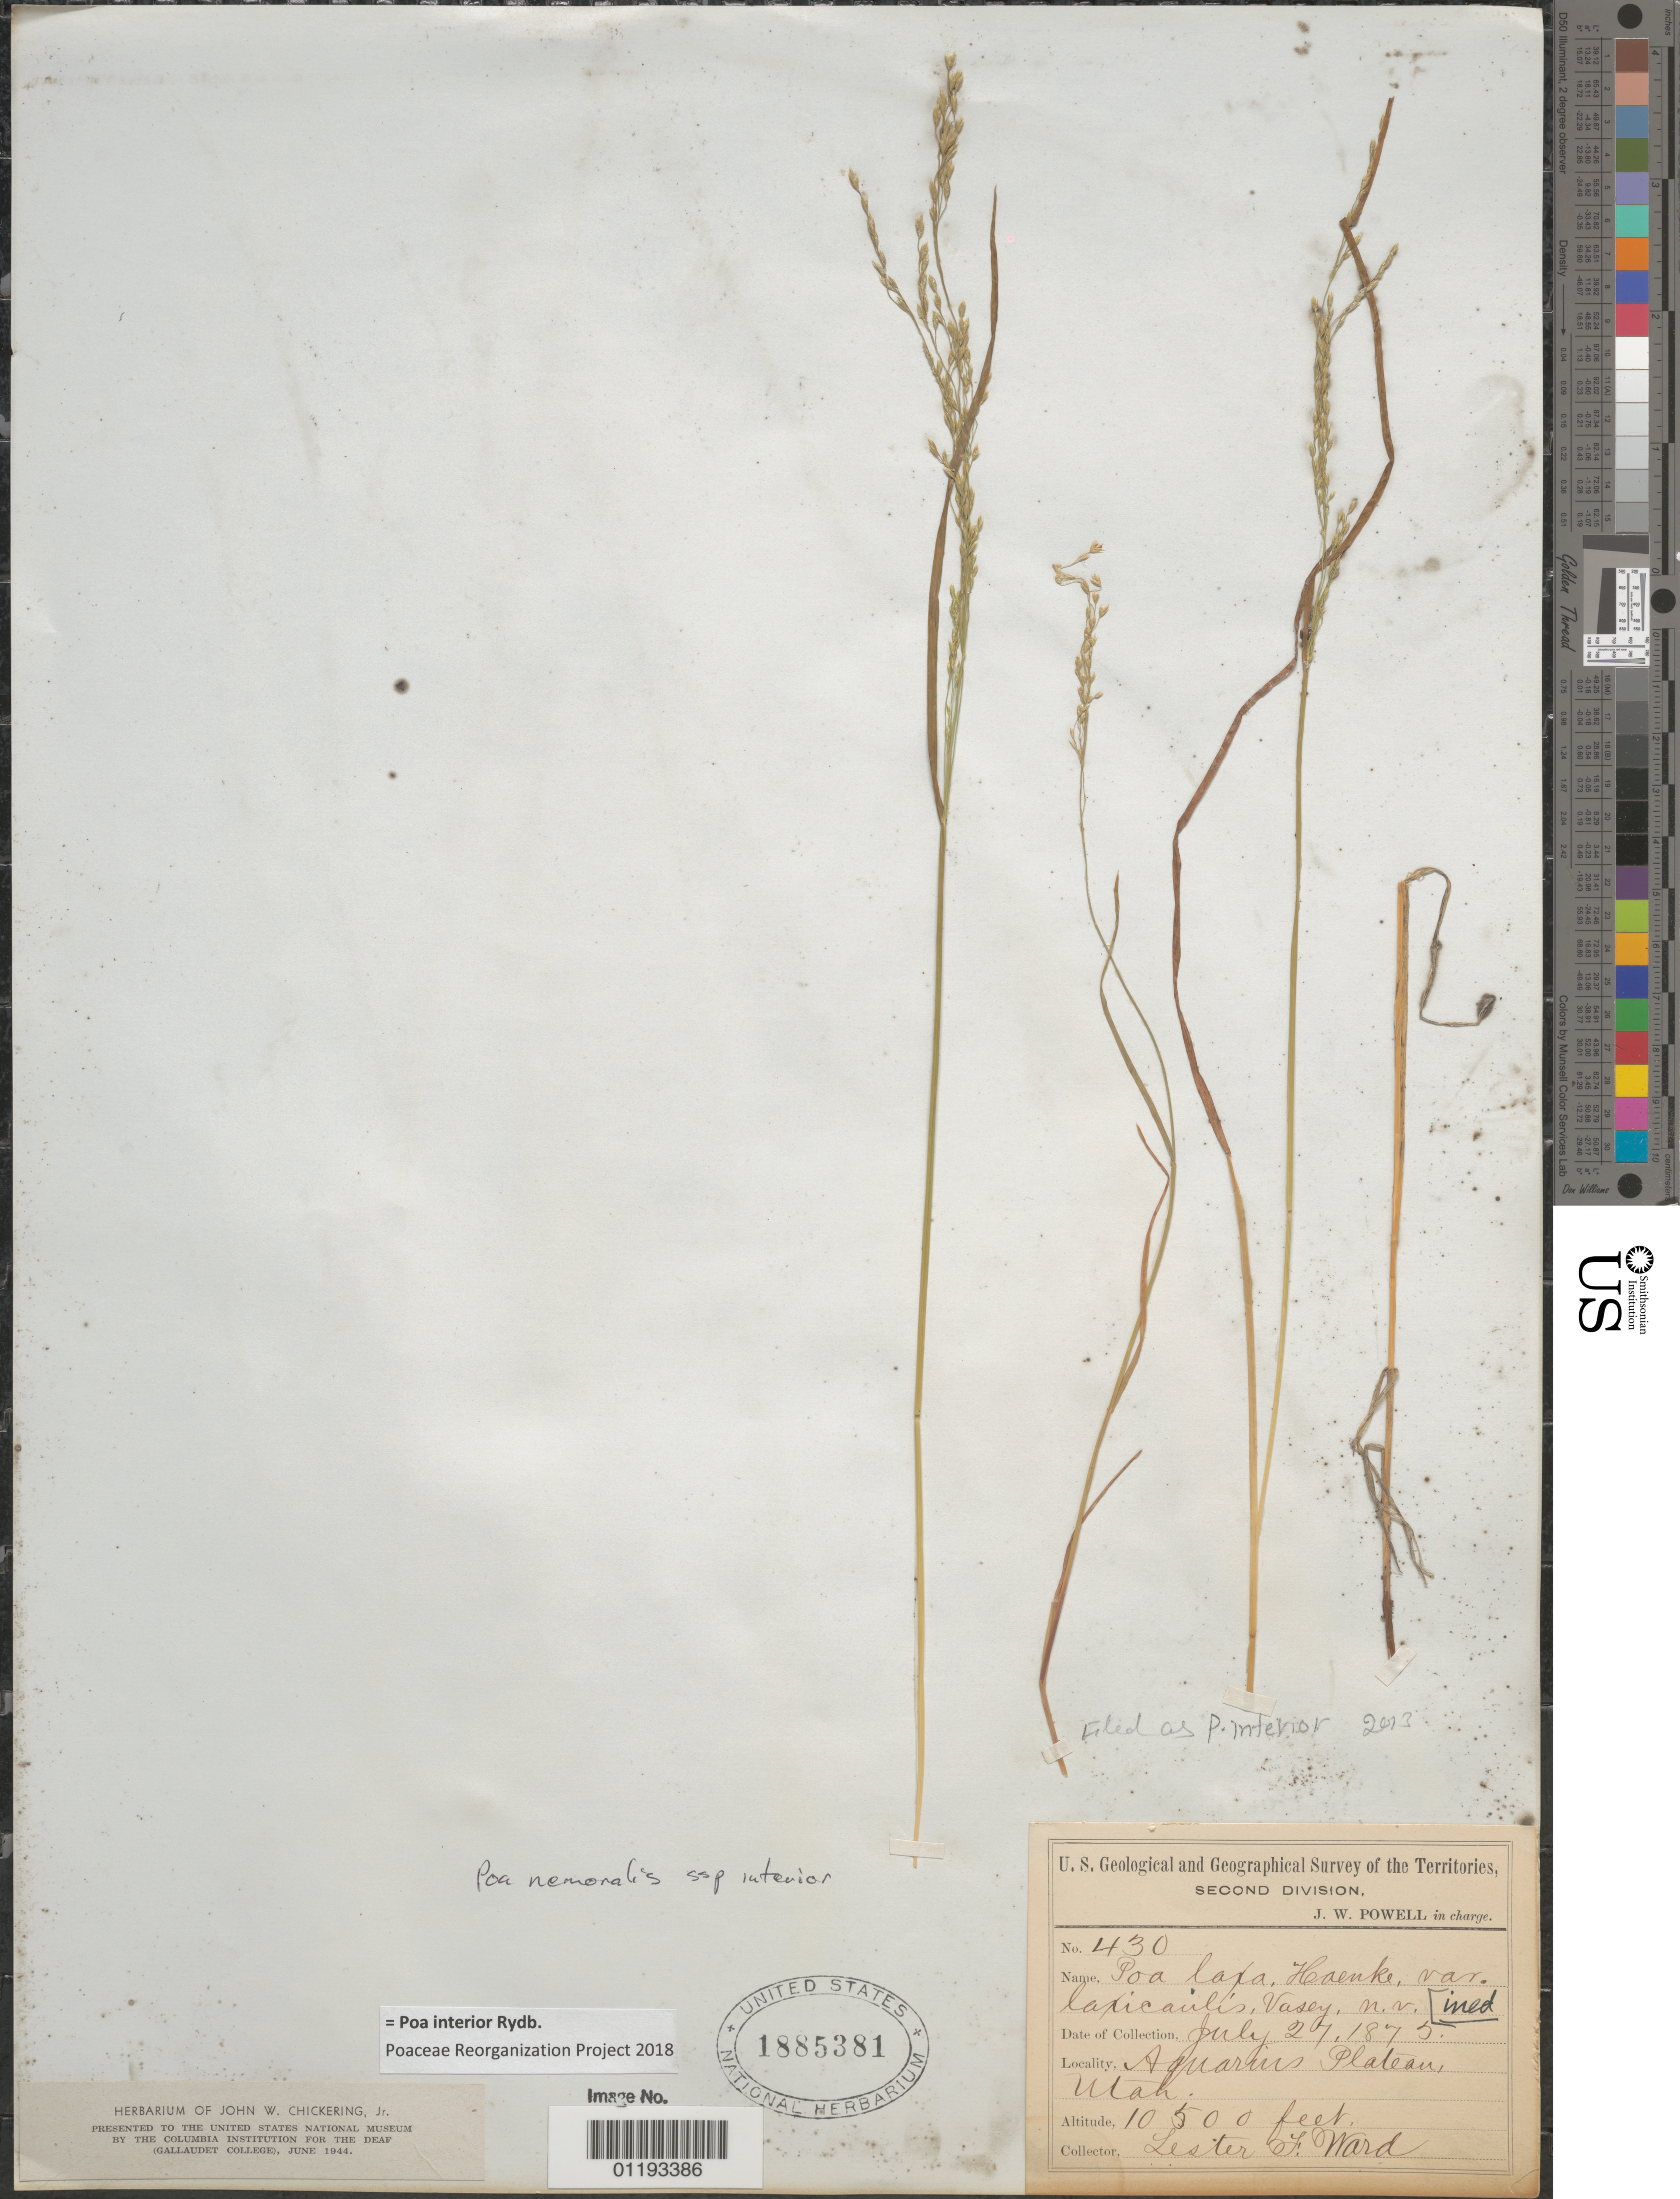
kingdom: Plantae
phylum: Tracheophyta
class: Liliopsida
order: Poales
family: Poaceae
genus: Poa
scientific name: Poa interior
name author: Rydb.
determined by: Poaceae Reorganization Project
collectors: L. F. Ward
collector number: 430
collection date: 1875-07-27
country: United States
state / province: Utah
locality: Aquarius Plateau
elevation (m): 3048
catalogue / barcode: US 1885381